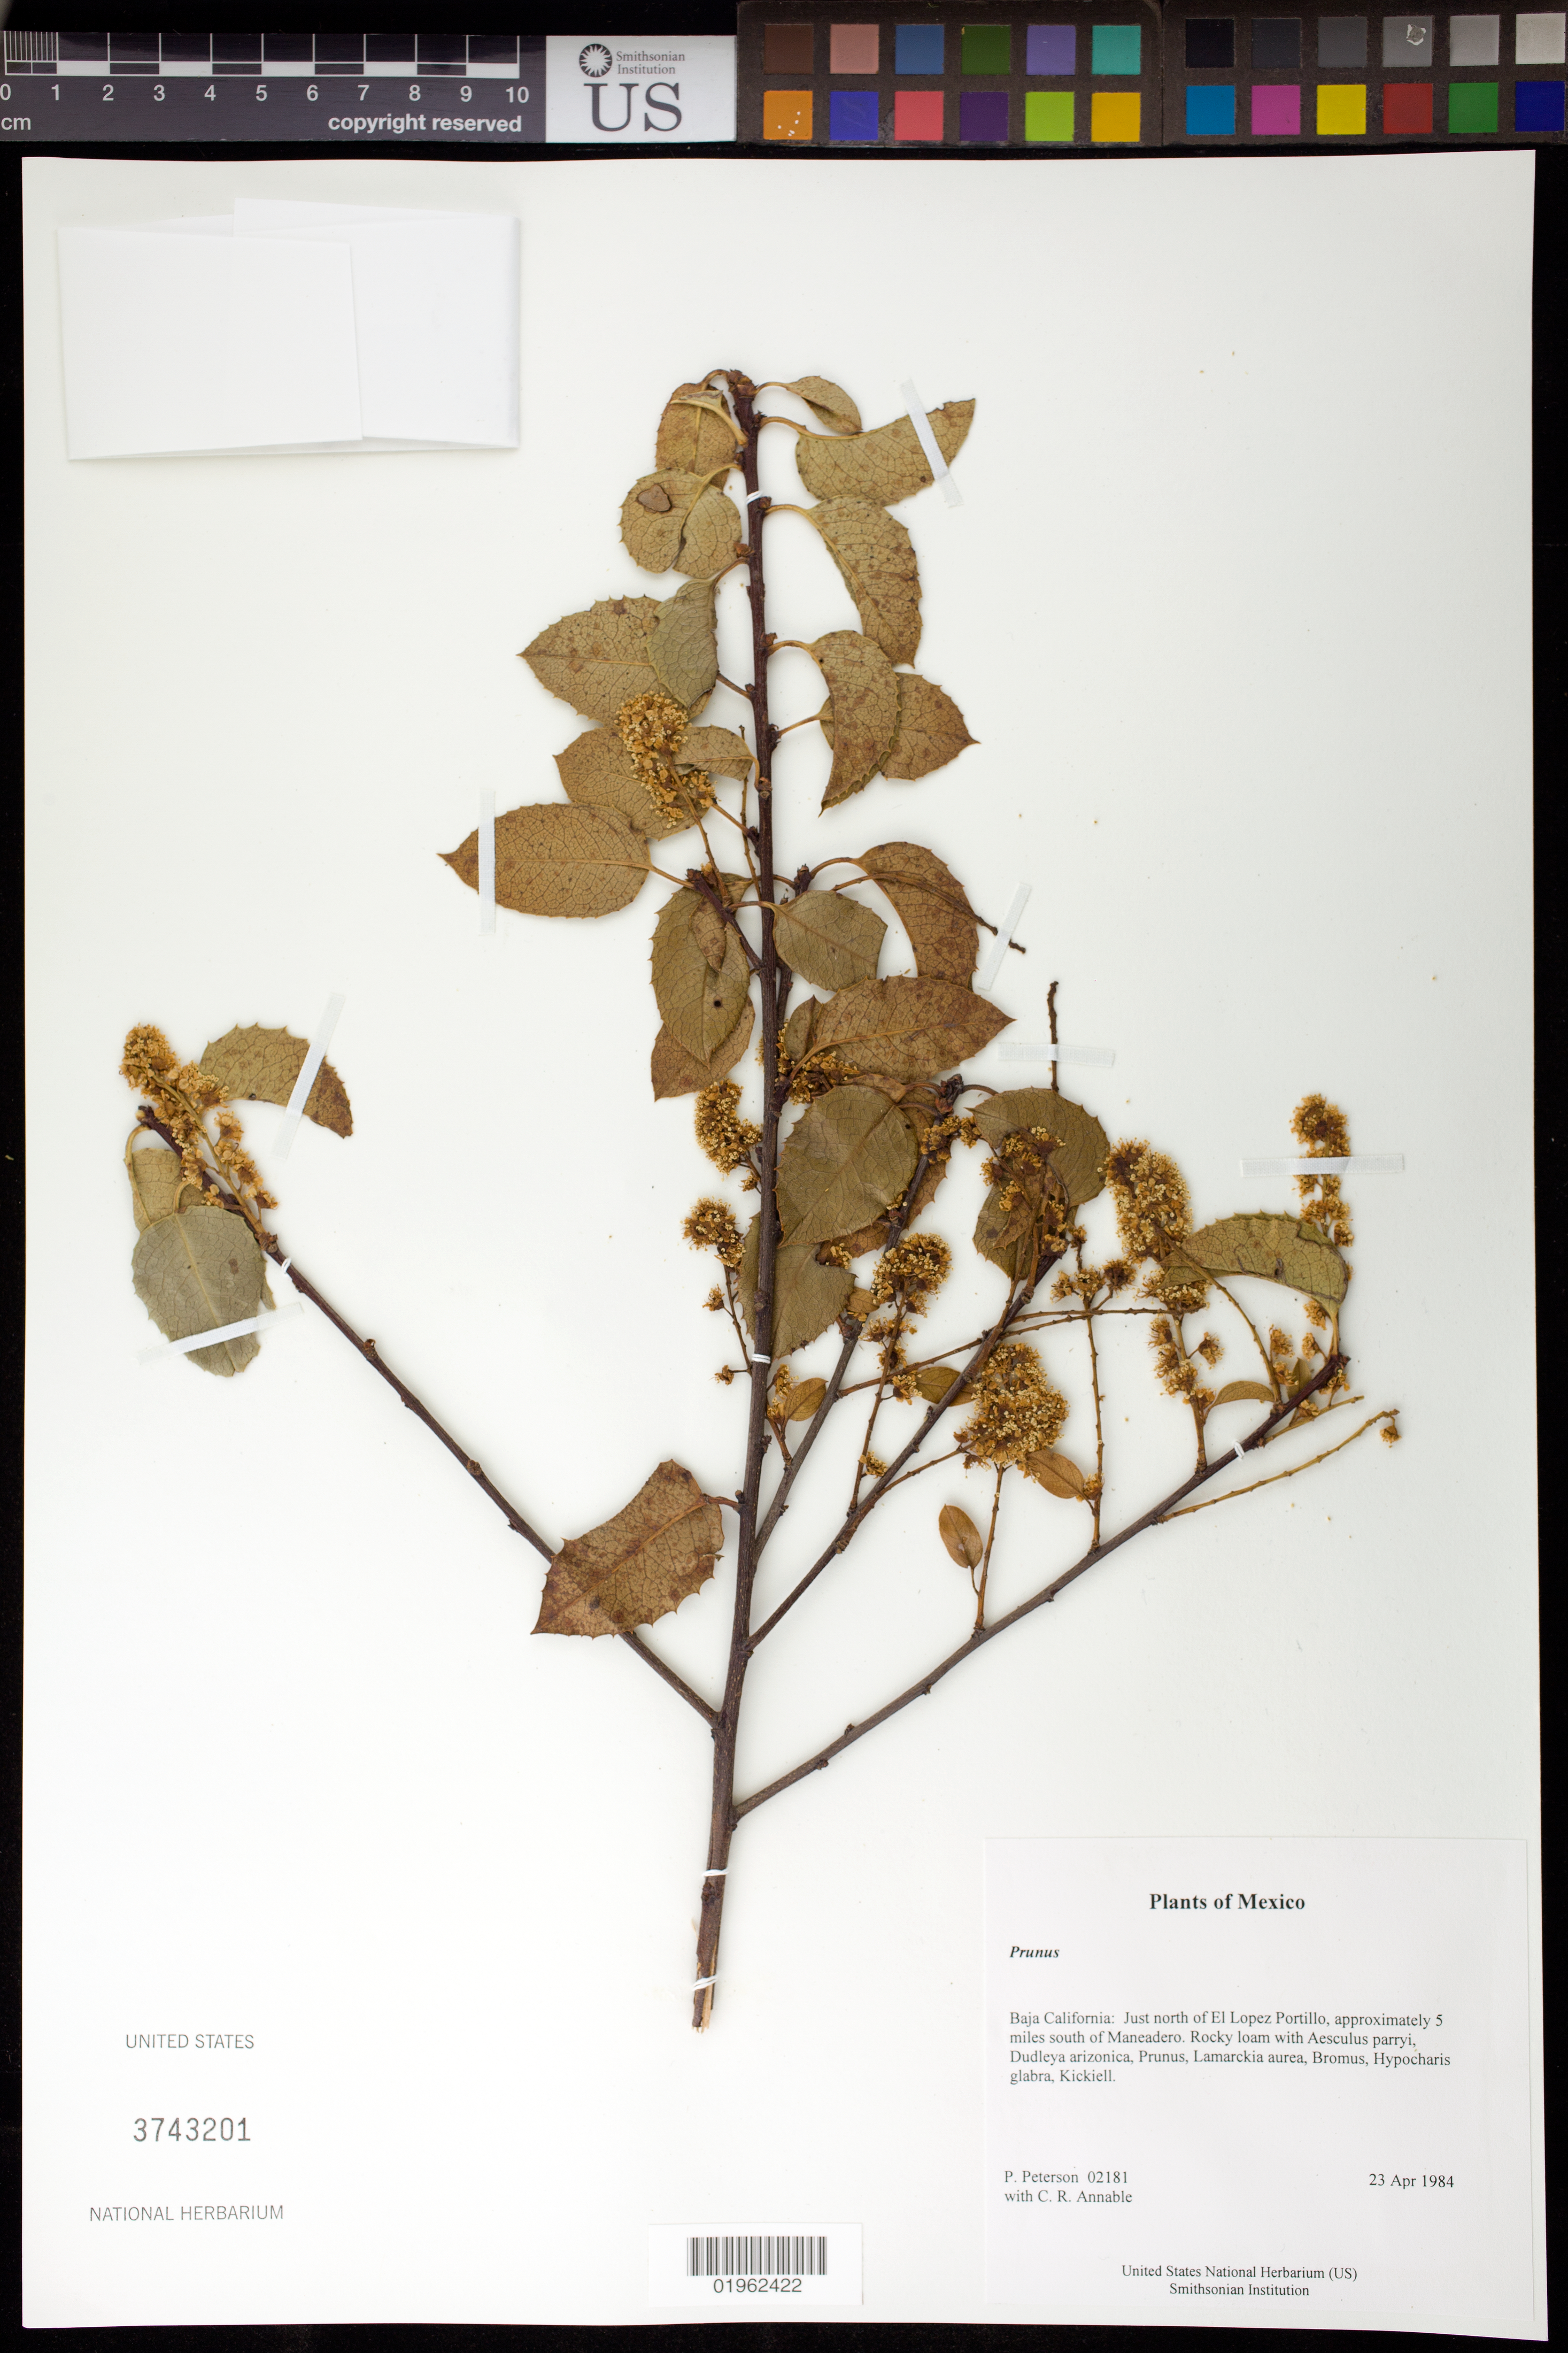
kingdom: Plantae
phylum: Tracheophyta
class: Magnoliopsida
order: Rosales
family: Rosaceae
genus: Prunus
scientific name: Prunus sp.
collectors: P. M. Peterson & C. R. Annable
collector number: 02181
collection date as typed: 23 Apr 1984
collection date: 1984-04-23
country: Mexico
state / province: Baja California Norte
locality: Just north of El Lopez Portillo, approximately 5 miles south of Maneadero.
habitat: Rocky loam with Aesculus parryi, Dudleya arizonica, Prunus, Lamarckia aurea, Bromus, Hypocharis glabra, Kickiell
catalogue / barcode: US 3743201